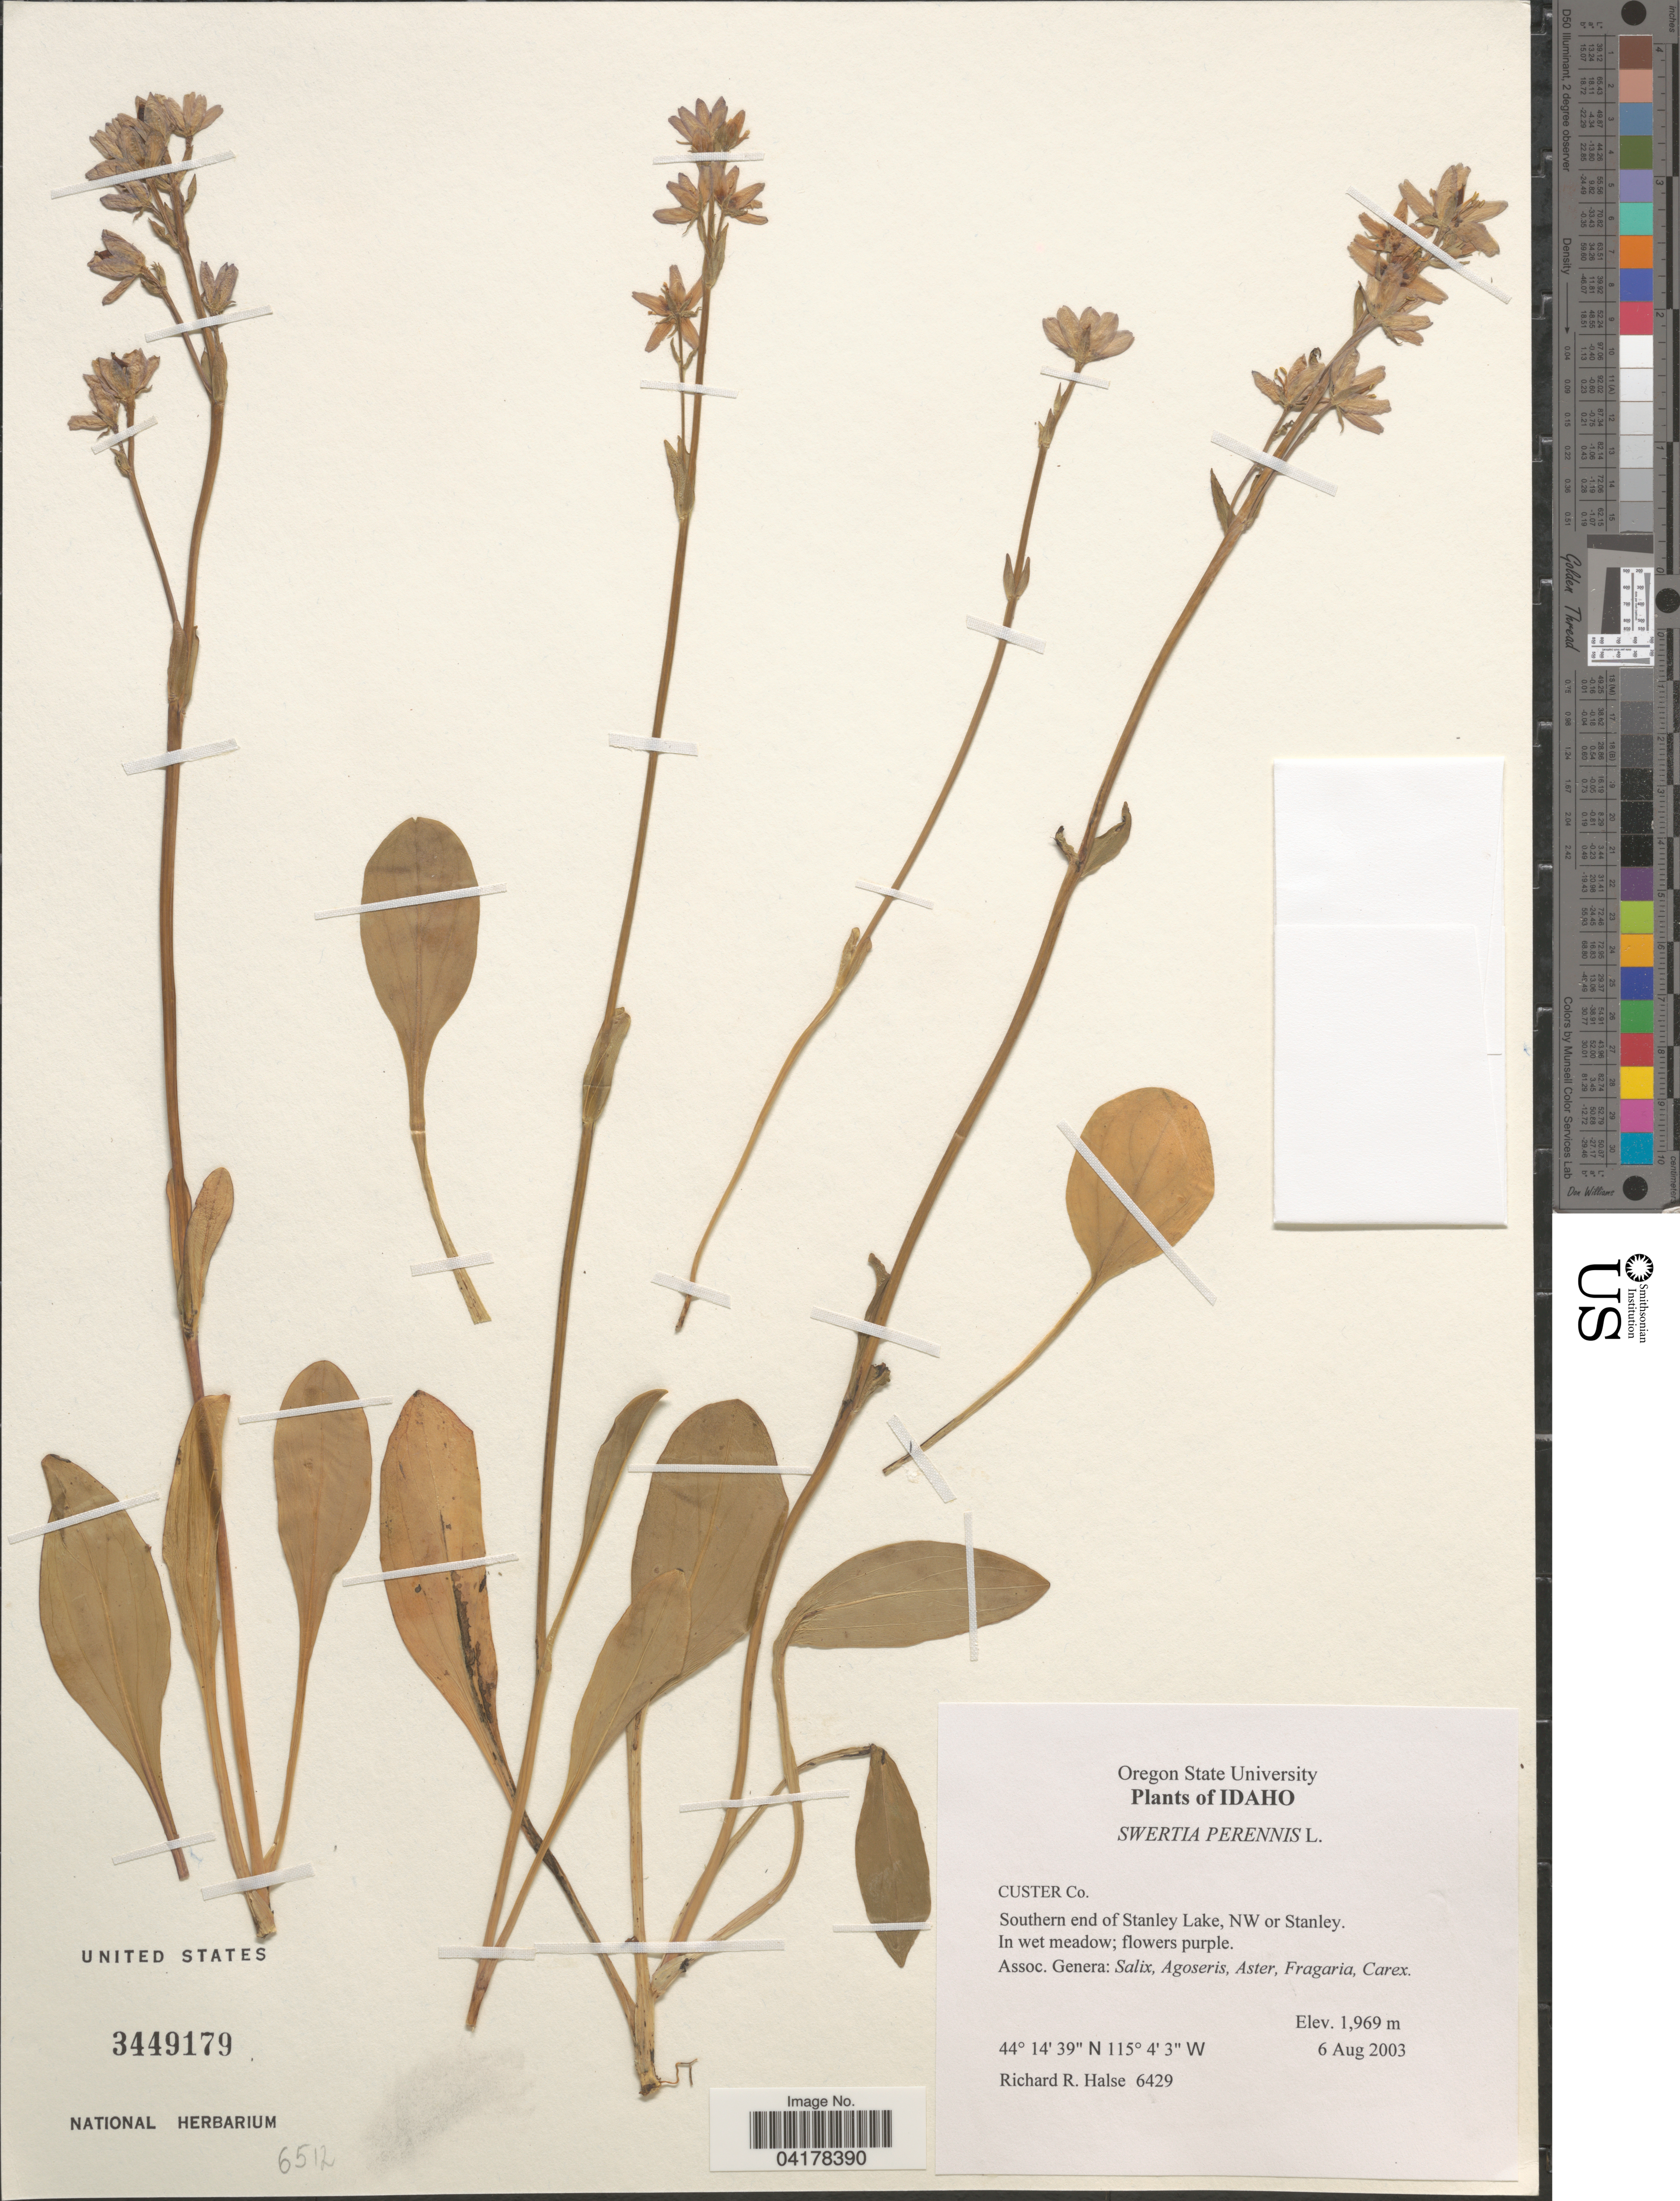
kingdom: Plantae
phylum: Tracheophyta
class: Magnoliopsida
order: Gentianales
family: Gentianaceae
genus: Swertia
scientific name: Swertia perennis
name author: L.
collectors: R. Halse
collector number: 6429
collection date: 2003-08-06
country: United States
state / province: Idaho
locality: Custer Co. Southern end of Stanley Lake, NW of Stanley. In wet meadow.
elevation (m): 1969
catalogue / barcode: US 3449179